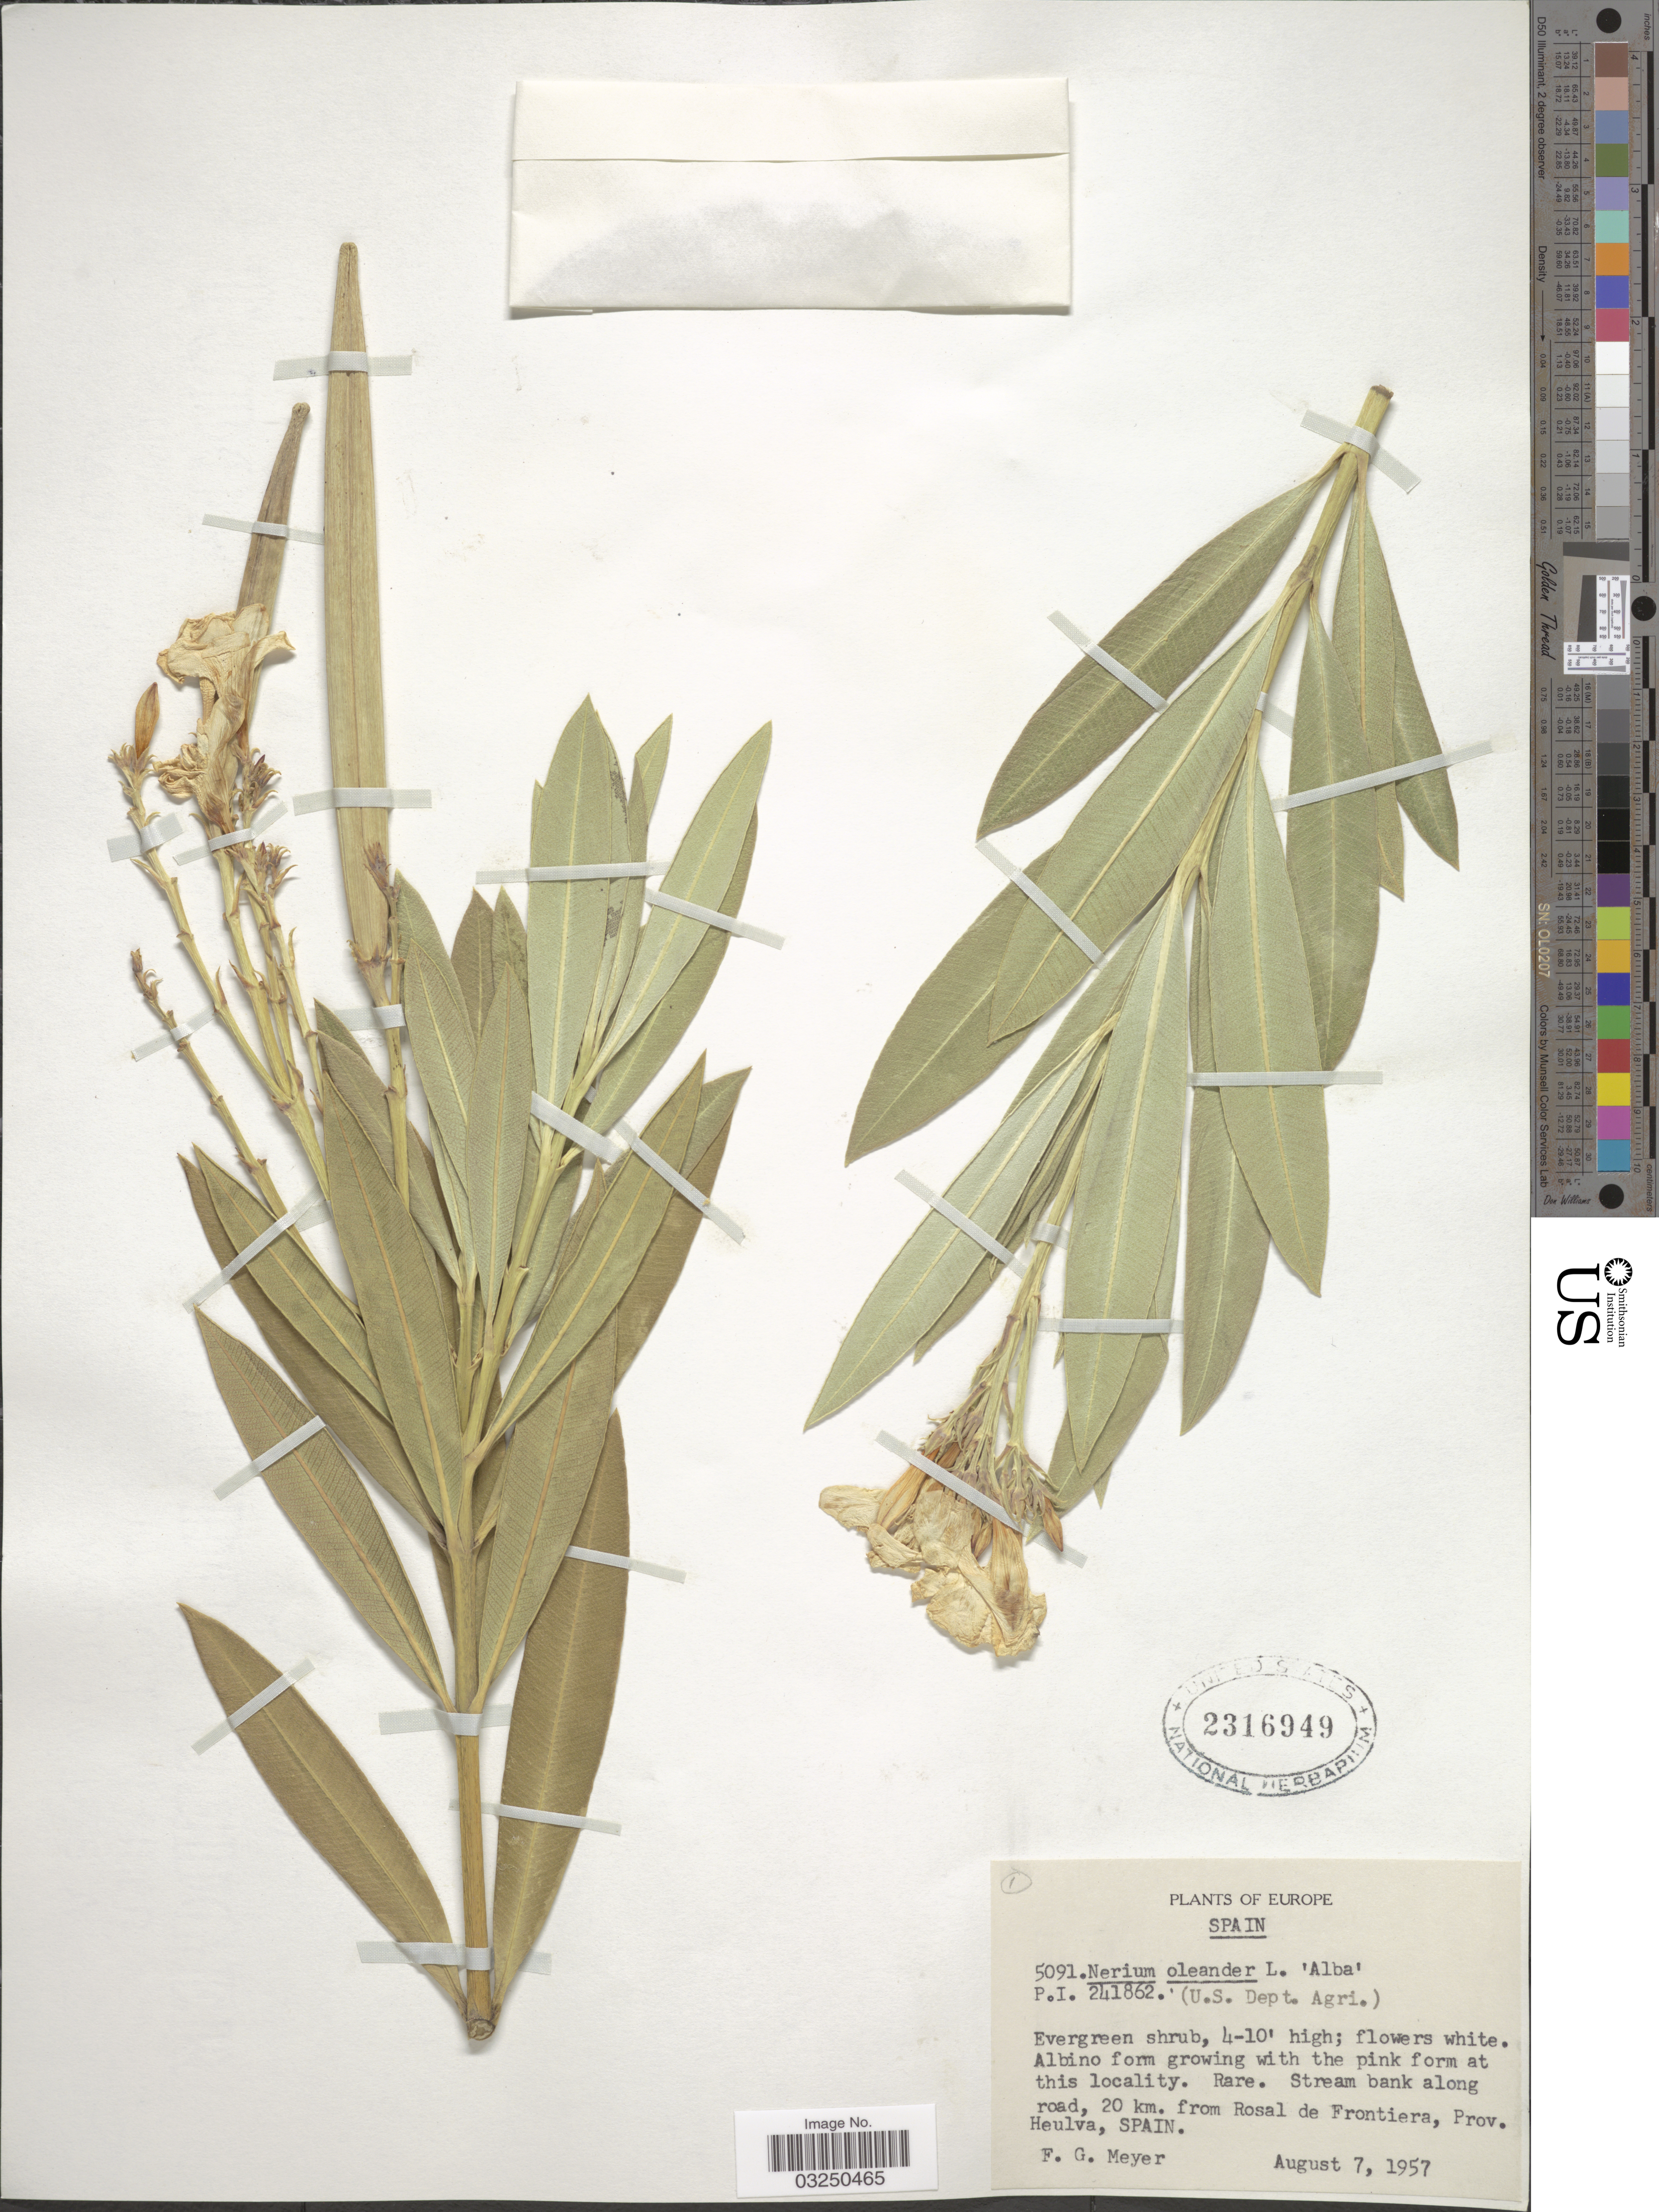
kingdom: Plantae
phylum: Tracheophyta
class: Magnoliopsida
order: Gentianales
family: Apocynaceae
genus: Nerium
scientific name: Nerium oleander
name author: L.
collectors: F. G. Meyer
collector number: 5091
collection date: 1957-08-07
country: Spain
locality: Stream bank along road, 20 km. from Rosal de Frontiera, Prov. Heulva.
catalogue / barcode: US 2316949